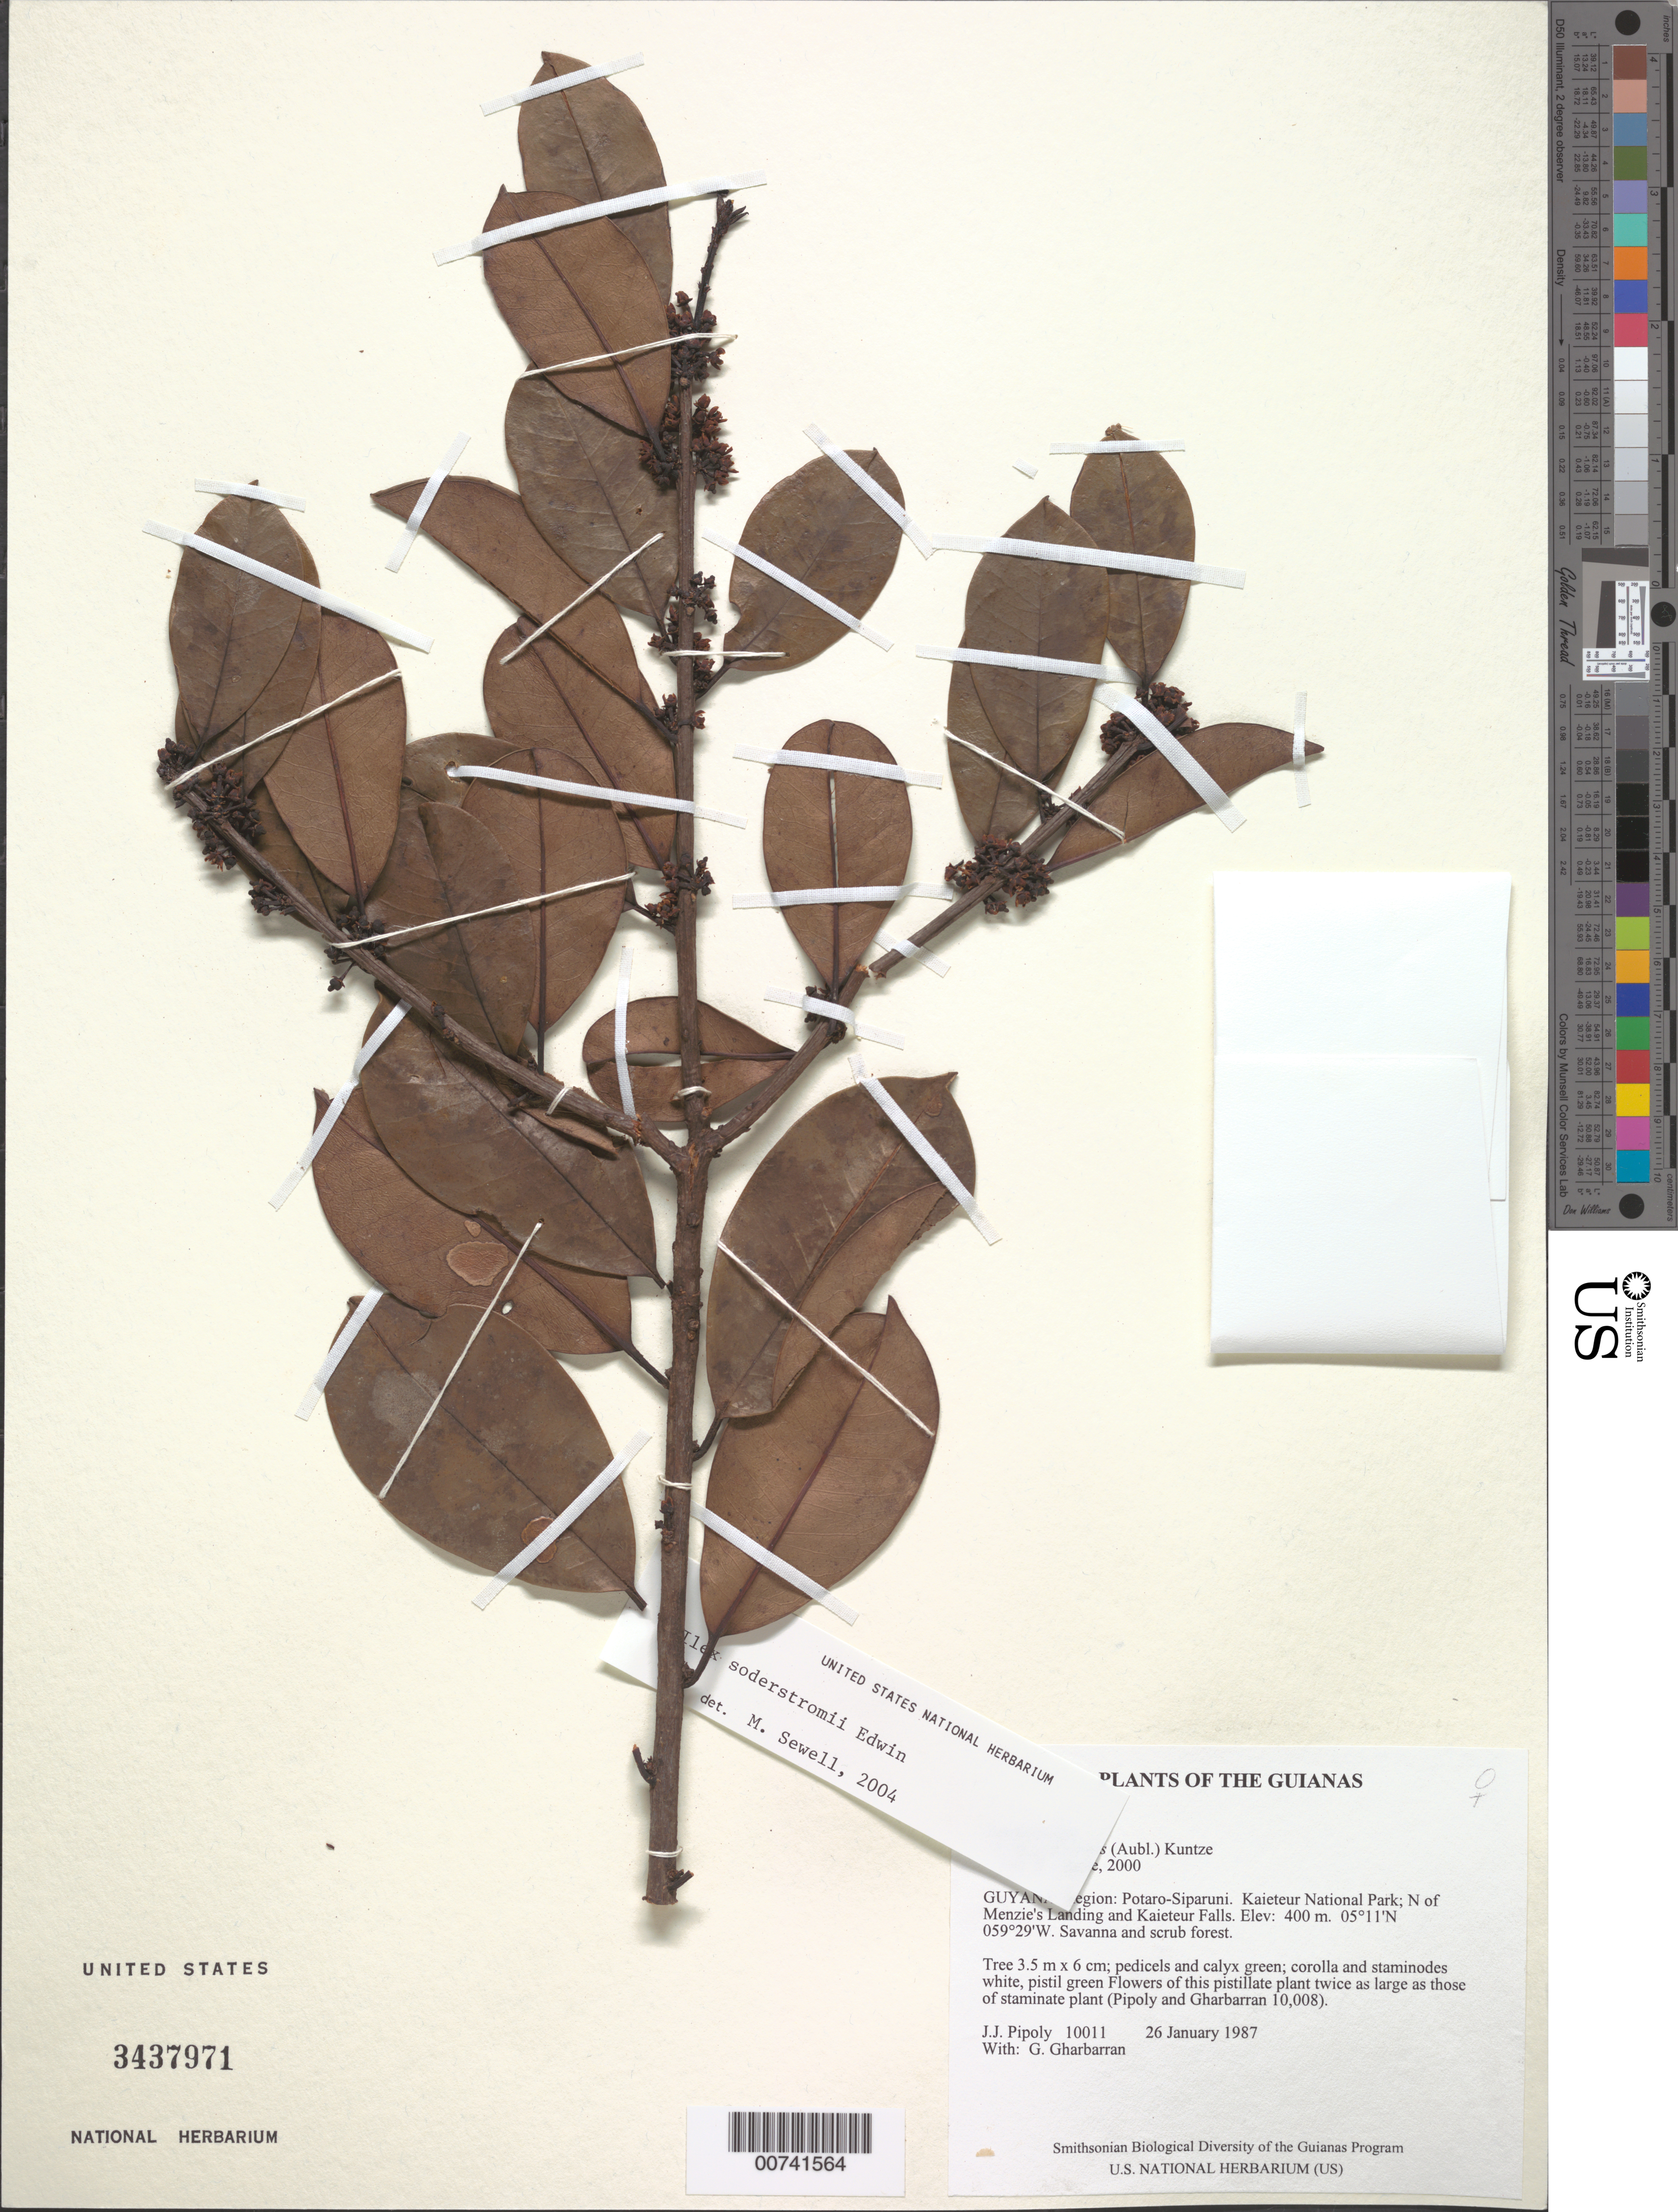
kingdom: Plantae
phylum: Tracheophyta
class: Magnoliopsida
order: Aquifoliales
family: Aquifoliaceae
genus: Ilex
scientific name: Ilex fanshawei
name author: Edwin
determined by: Barriera, Gabrielle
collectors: J. J. Pipoly & G. Gharbarran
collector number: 10011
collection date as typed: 26 January 1987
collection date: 1987-01-26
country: Guyana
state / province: Potaro-Siparuni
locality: Kaieteur National Park; N of Menzie's Landing and Kaieteur Falls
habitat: Savanna and scrub forest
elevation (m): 400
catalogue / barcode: US 3437971